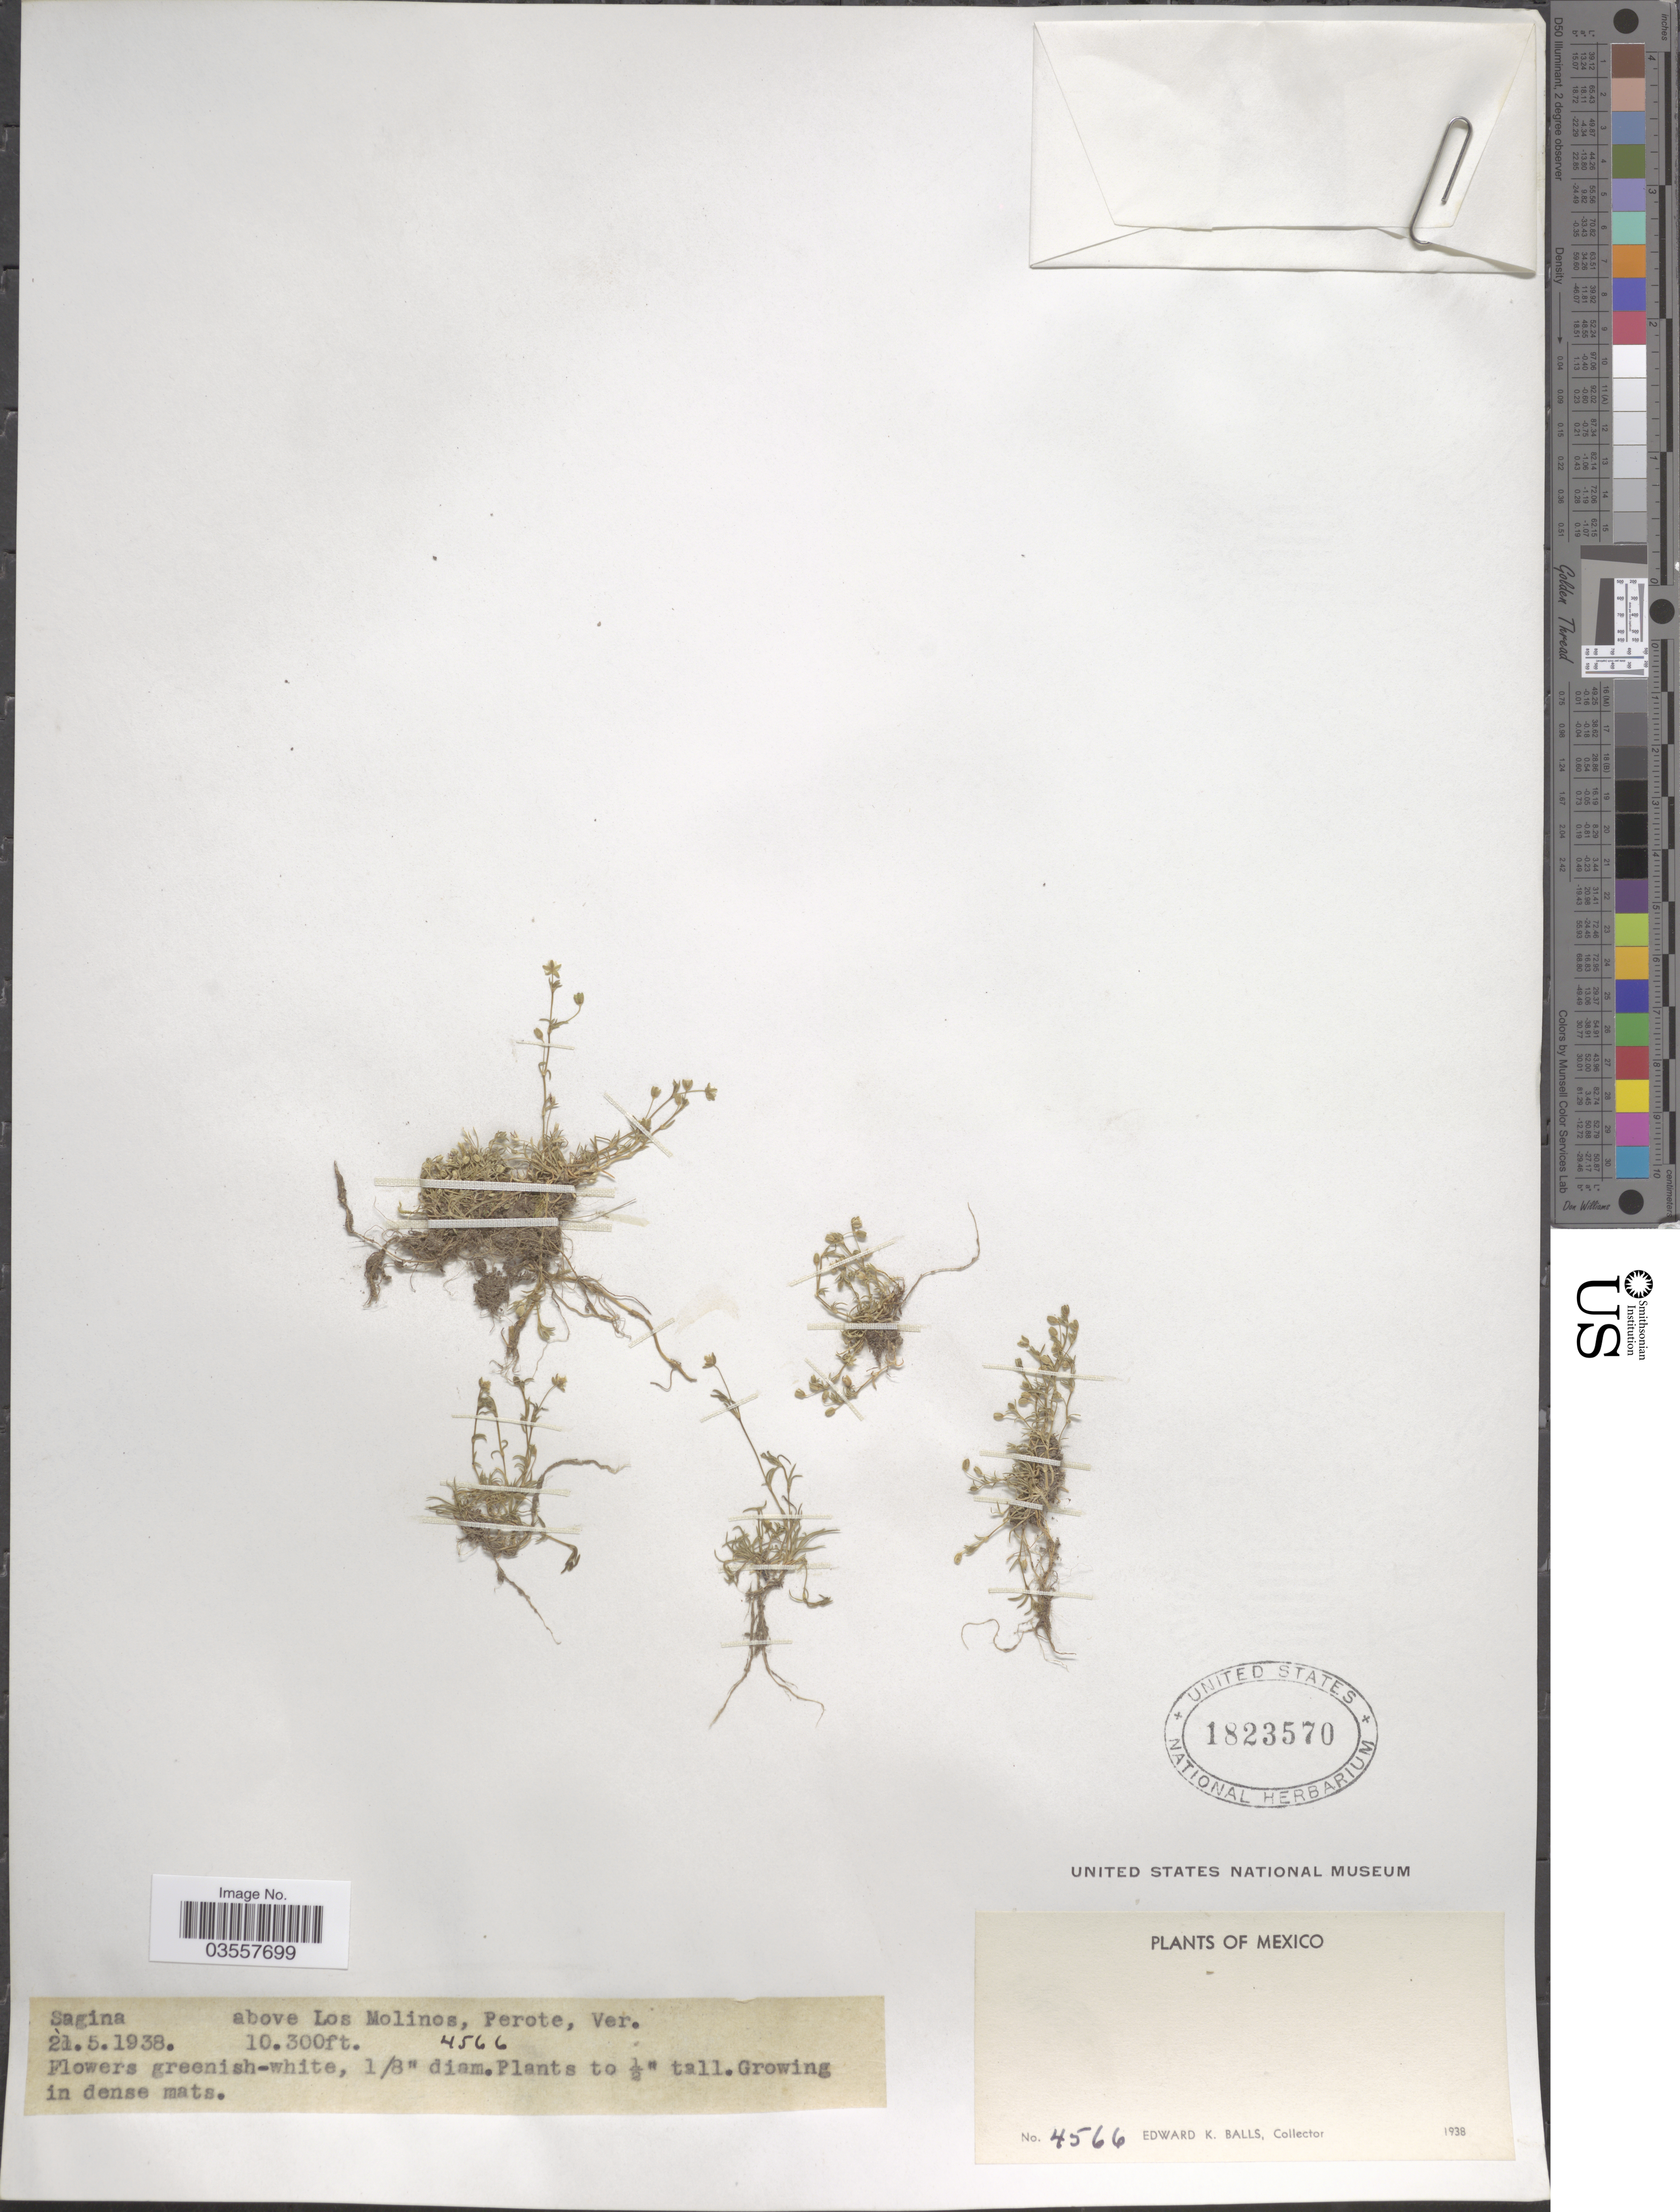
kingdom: Plantae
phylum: Tracheophyta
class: Magnoliopsida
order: Caryophyllales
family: Caryophyllaceae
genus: Sagina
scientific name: Sagina sp.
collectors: E. K. Balls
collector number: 4566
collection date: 1938-05-21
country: Mexico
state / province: Veracruz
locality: Above Los Molinos, Perote, Ver.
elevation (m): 3139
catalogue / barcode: US 1823570